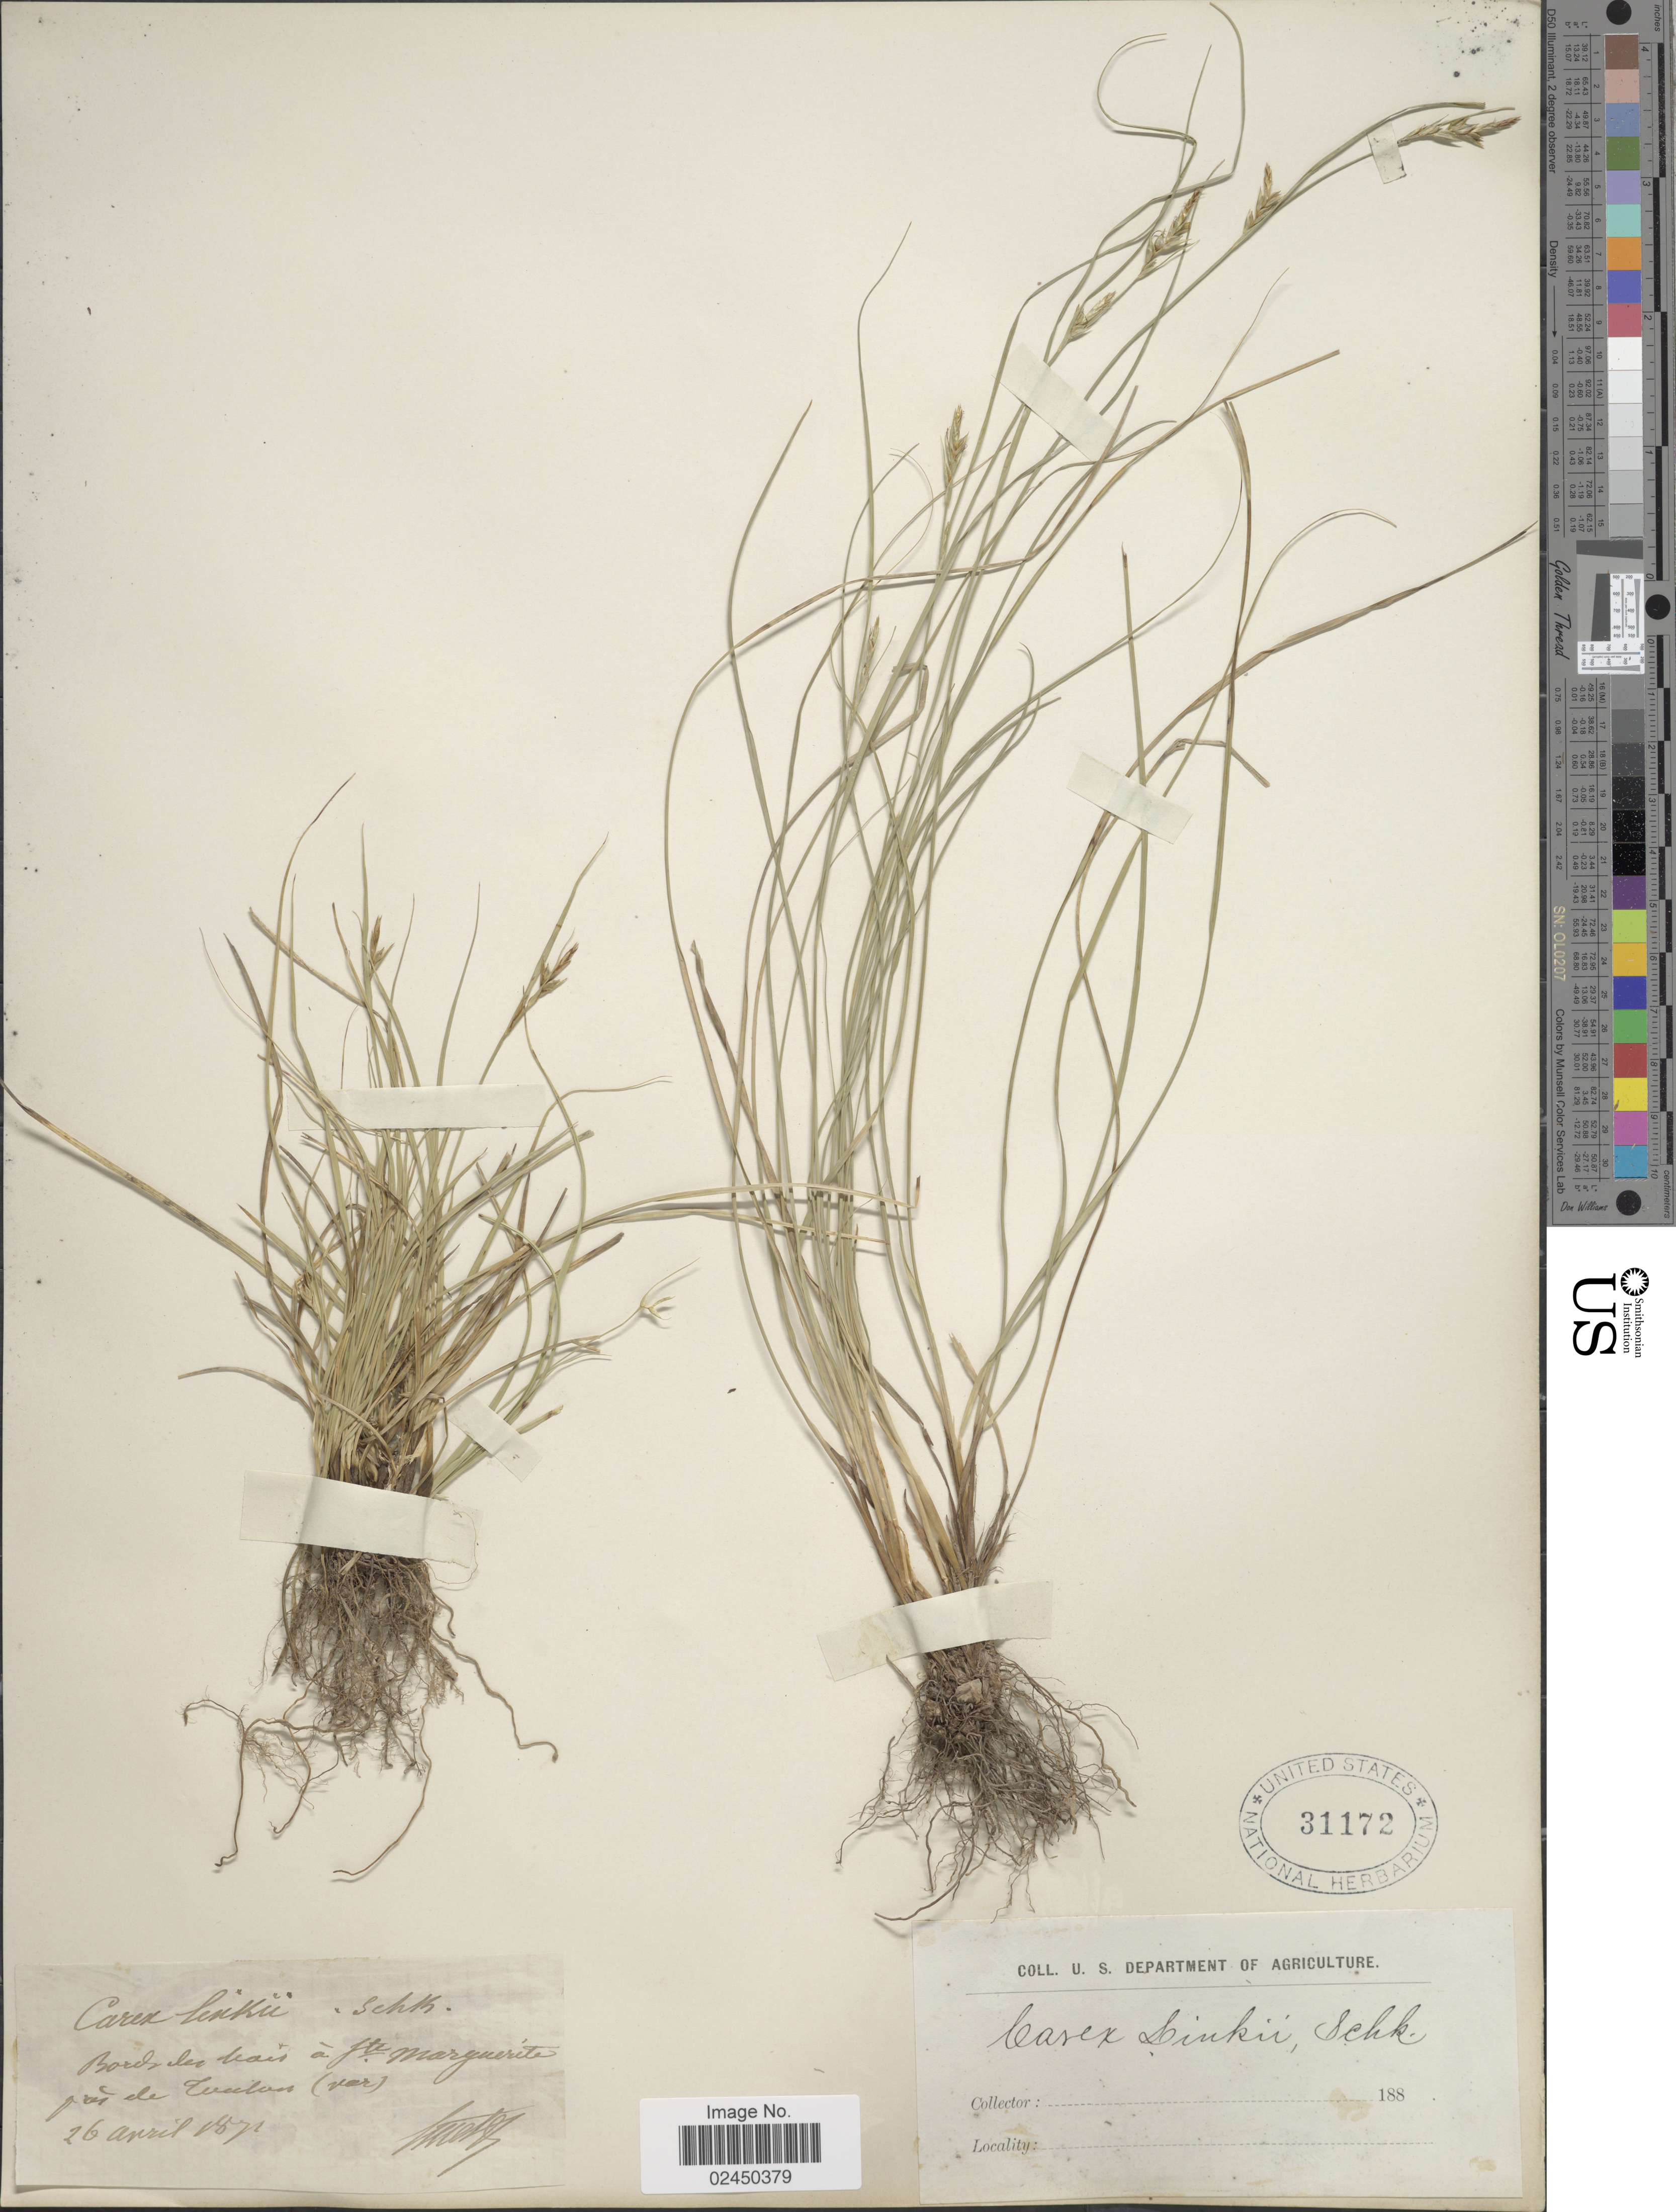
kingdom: Plantae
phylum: Tracheophyta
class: Liliopsida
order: Poales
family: Cyperaceae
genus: Carex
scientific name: Carex distachya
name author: Desf.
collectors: -. Metz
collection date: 1871-04-26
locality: Bords de vais a ste Marguerite pres de Curtis (Var) [interpreted]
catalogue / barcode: US 31172